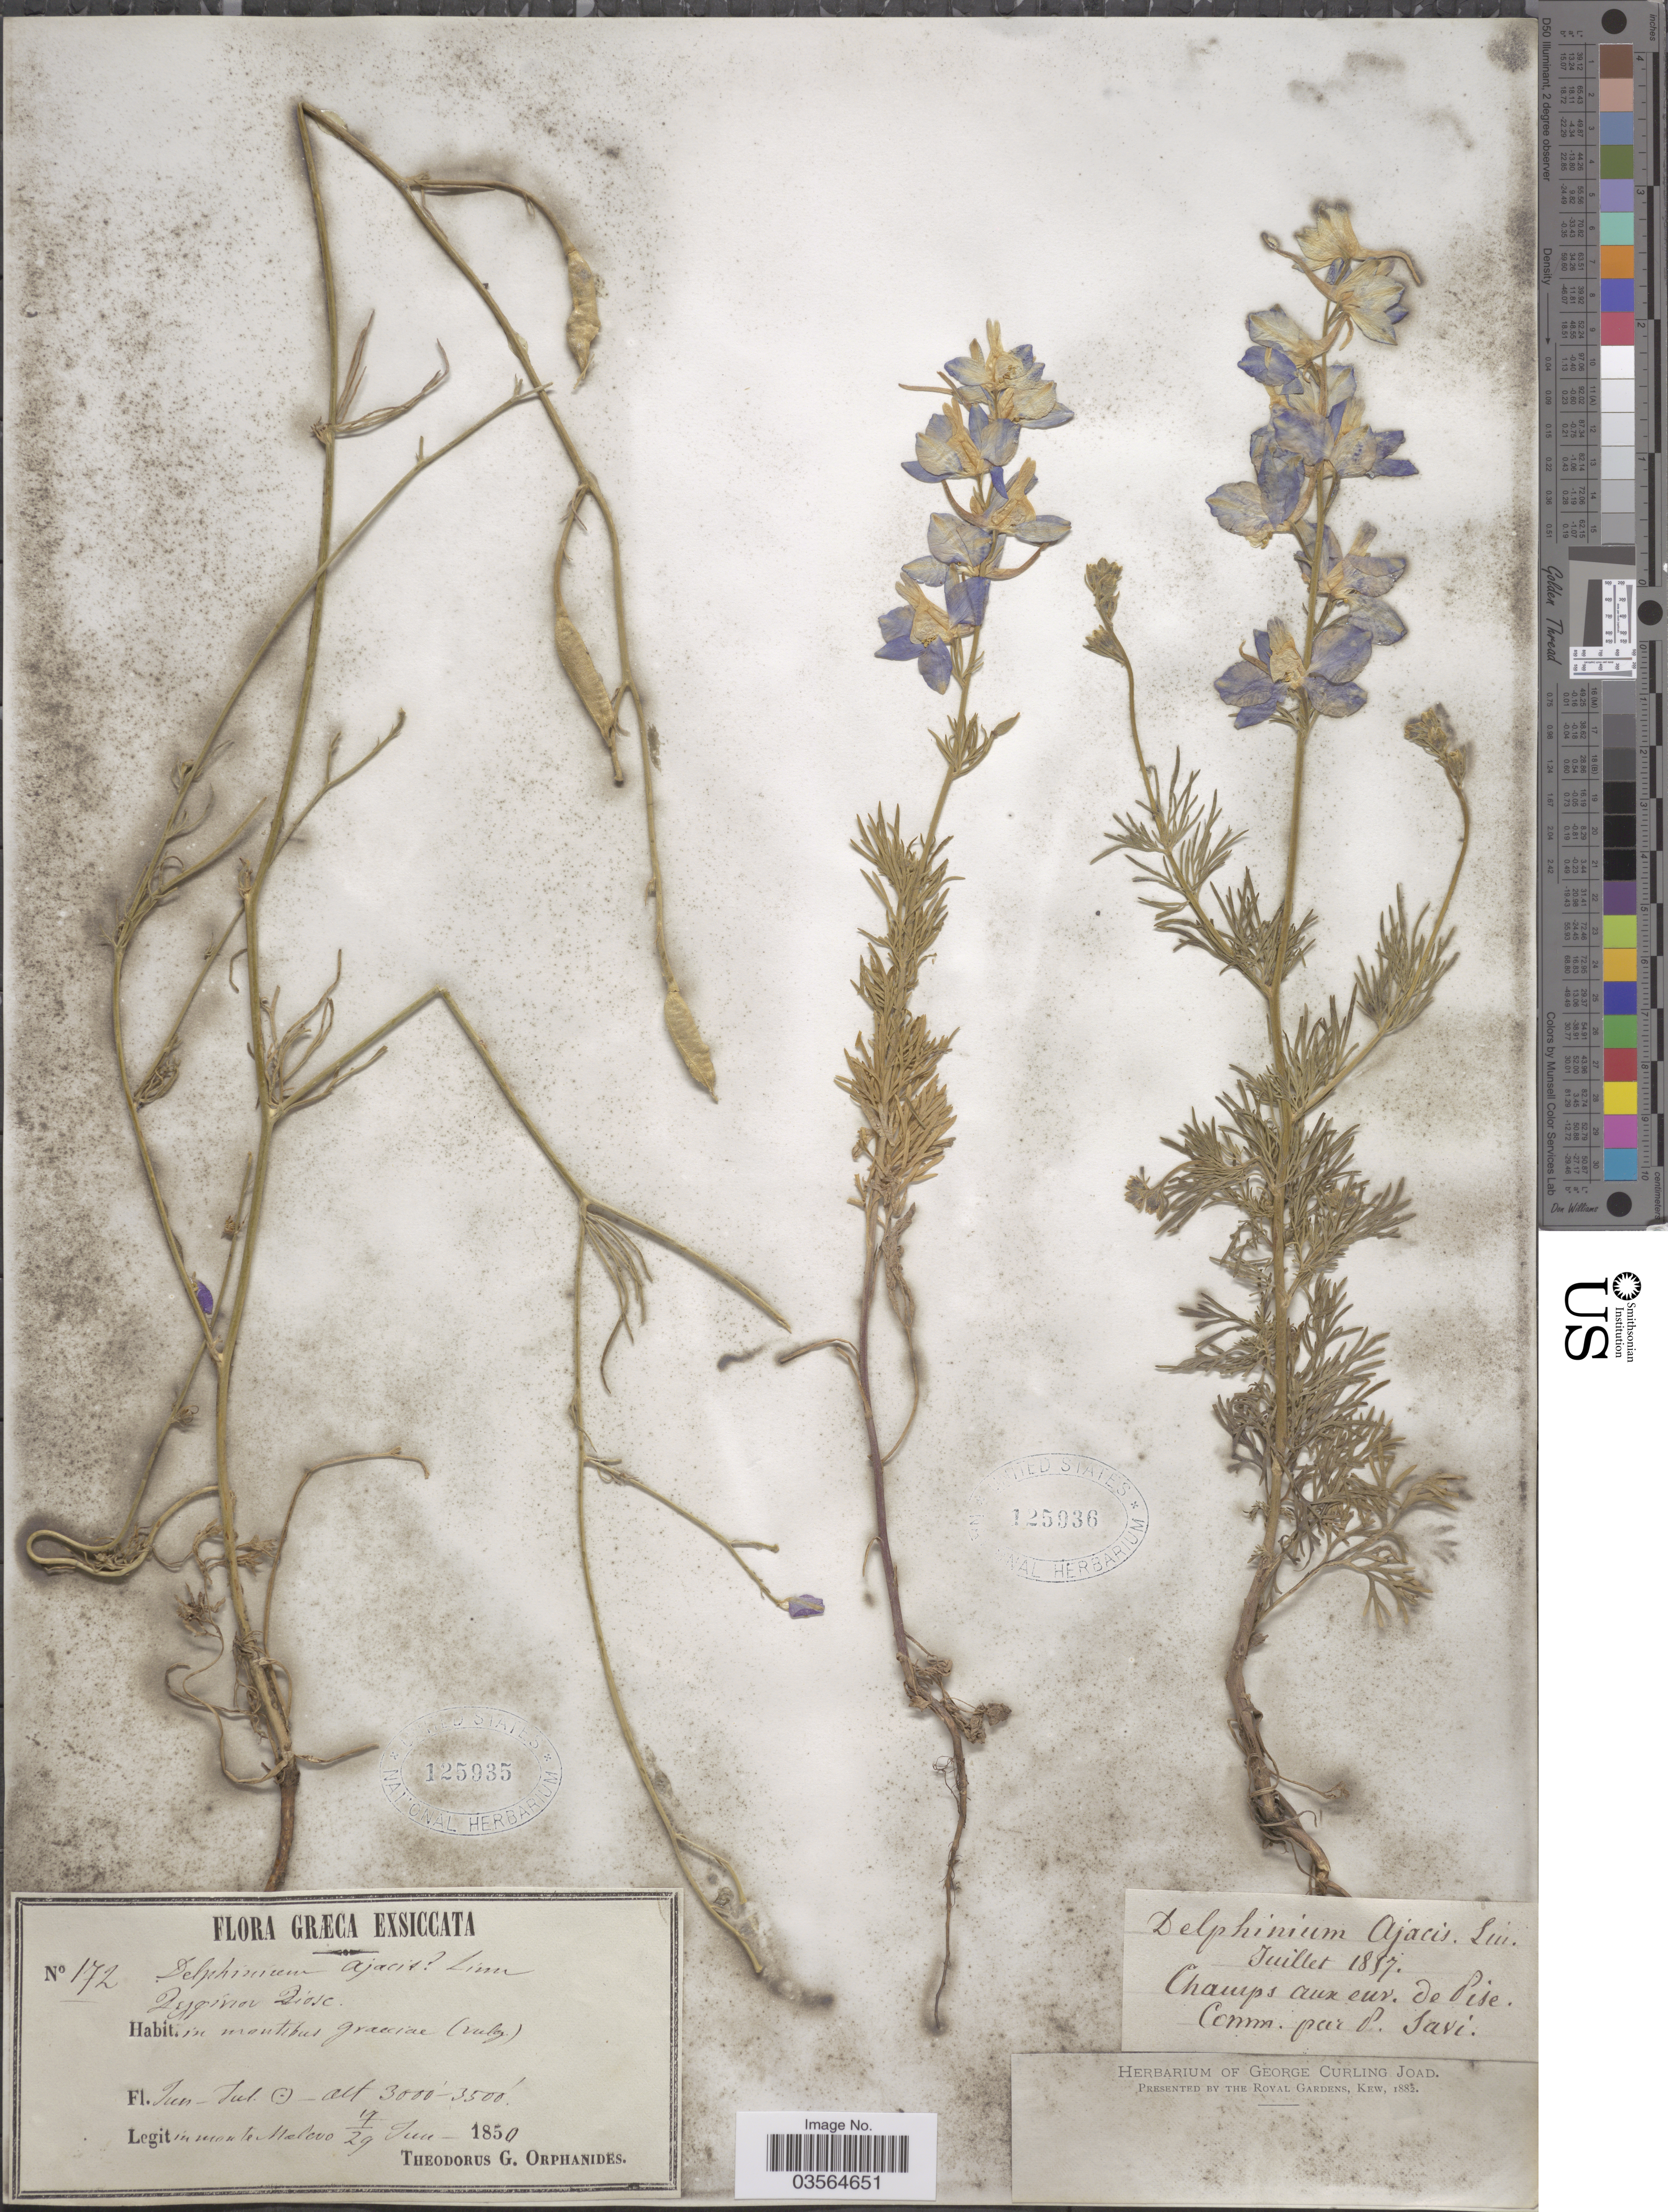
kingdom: Plantae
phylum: Tracheophyta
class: Magnoliopsida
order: Ranunculales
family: Ranunculaceae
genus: Delphinium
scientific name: Delphinium ajacis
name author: L.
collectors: ex herb. George Curling Joad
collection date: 1857-07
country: Italy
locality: Champs aux env. de Pise.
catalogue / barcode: US 125936-2